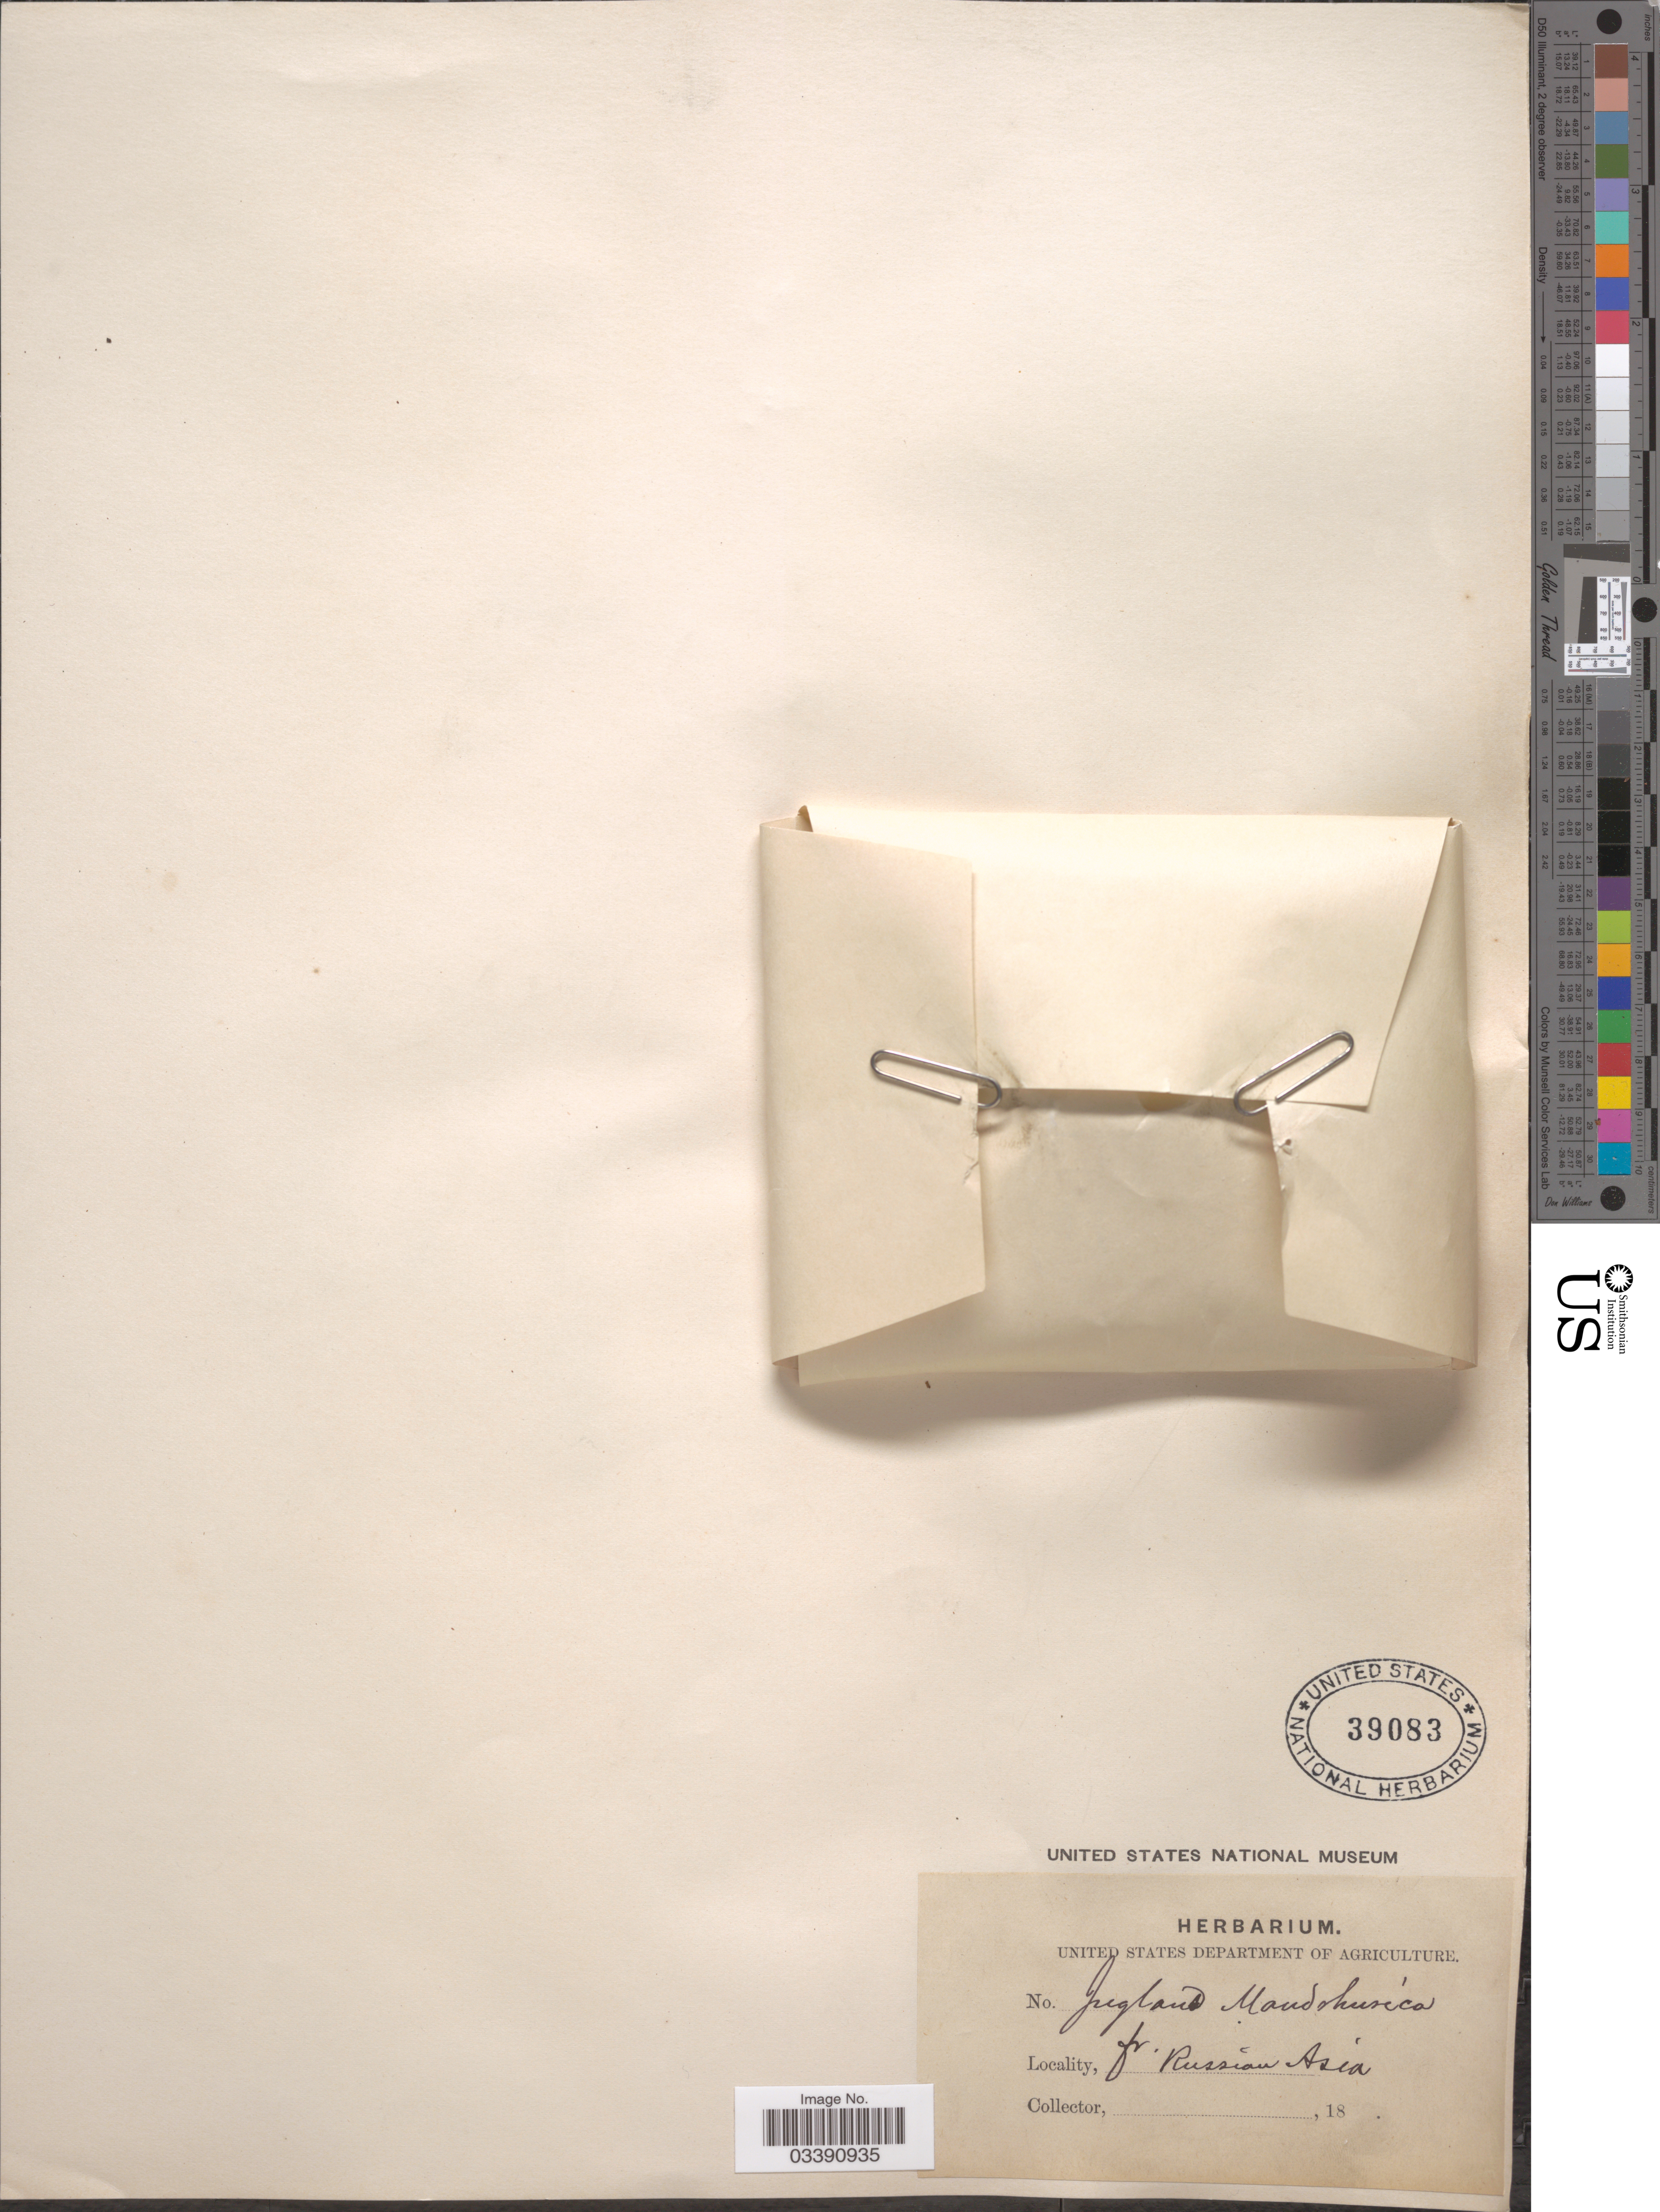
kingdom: Plantae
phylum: Tracheophyta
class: Magnoliopsida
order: Fagales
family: Juglandaceae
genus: Juglans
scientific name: Juglans mandshurica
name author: Maxim.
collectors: ex herb. U. S. Department of Agriculture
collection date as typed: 18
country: Russian Federation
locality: Russian Asia.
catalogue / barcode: US 39083